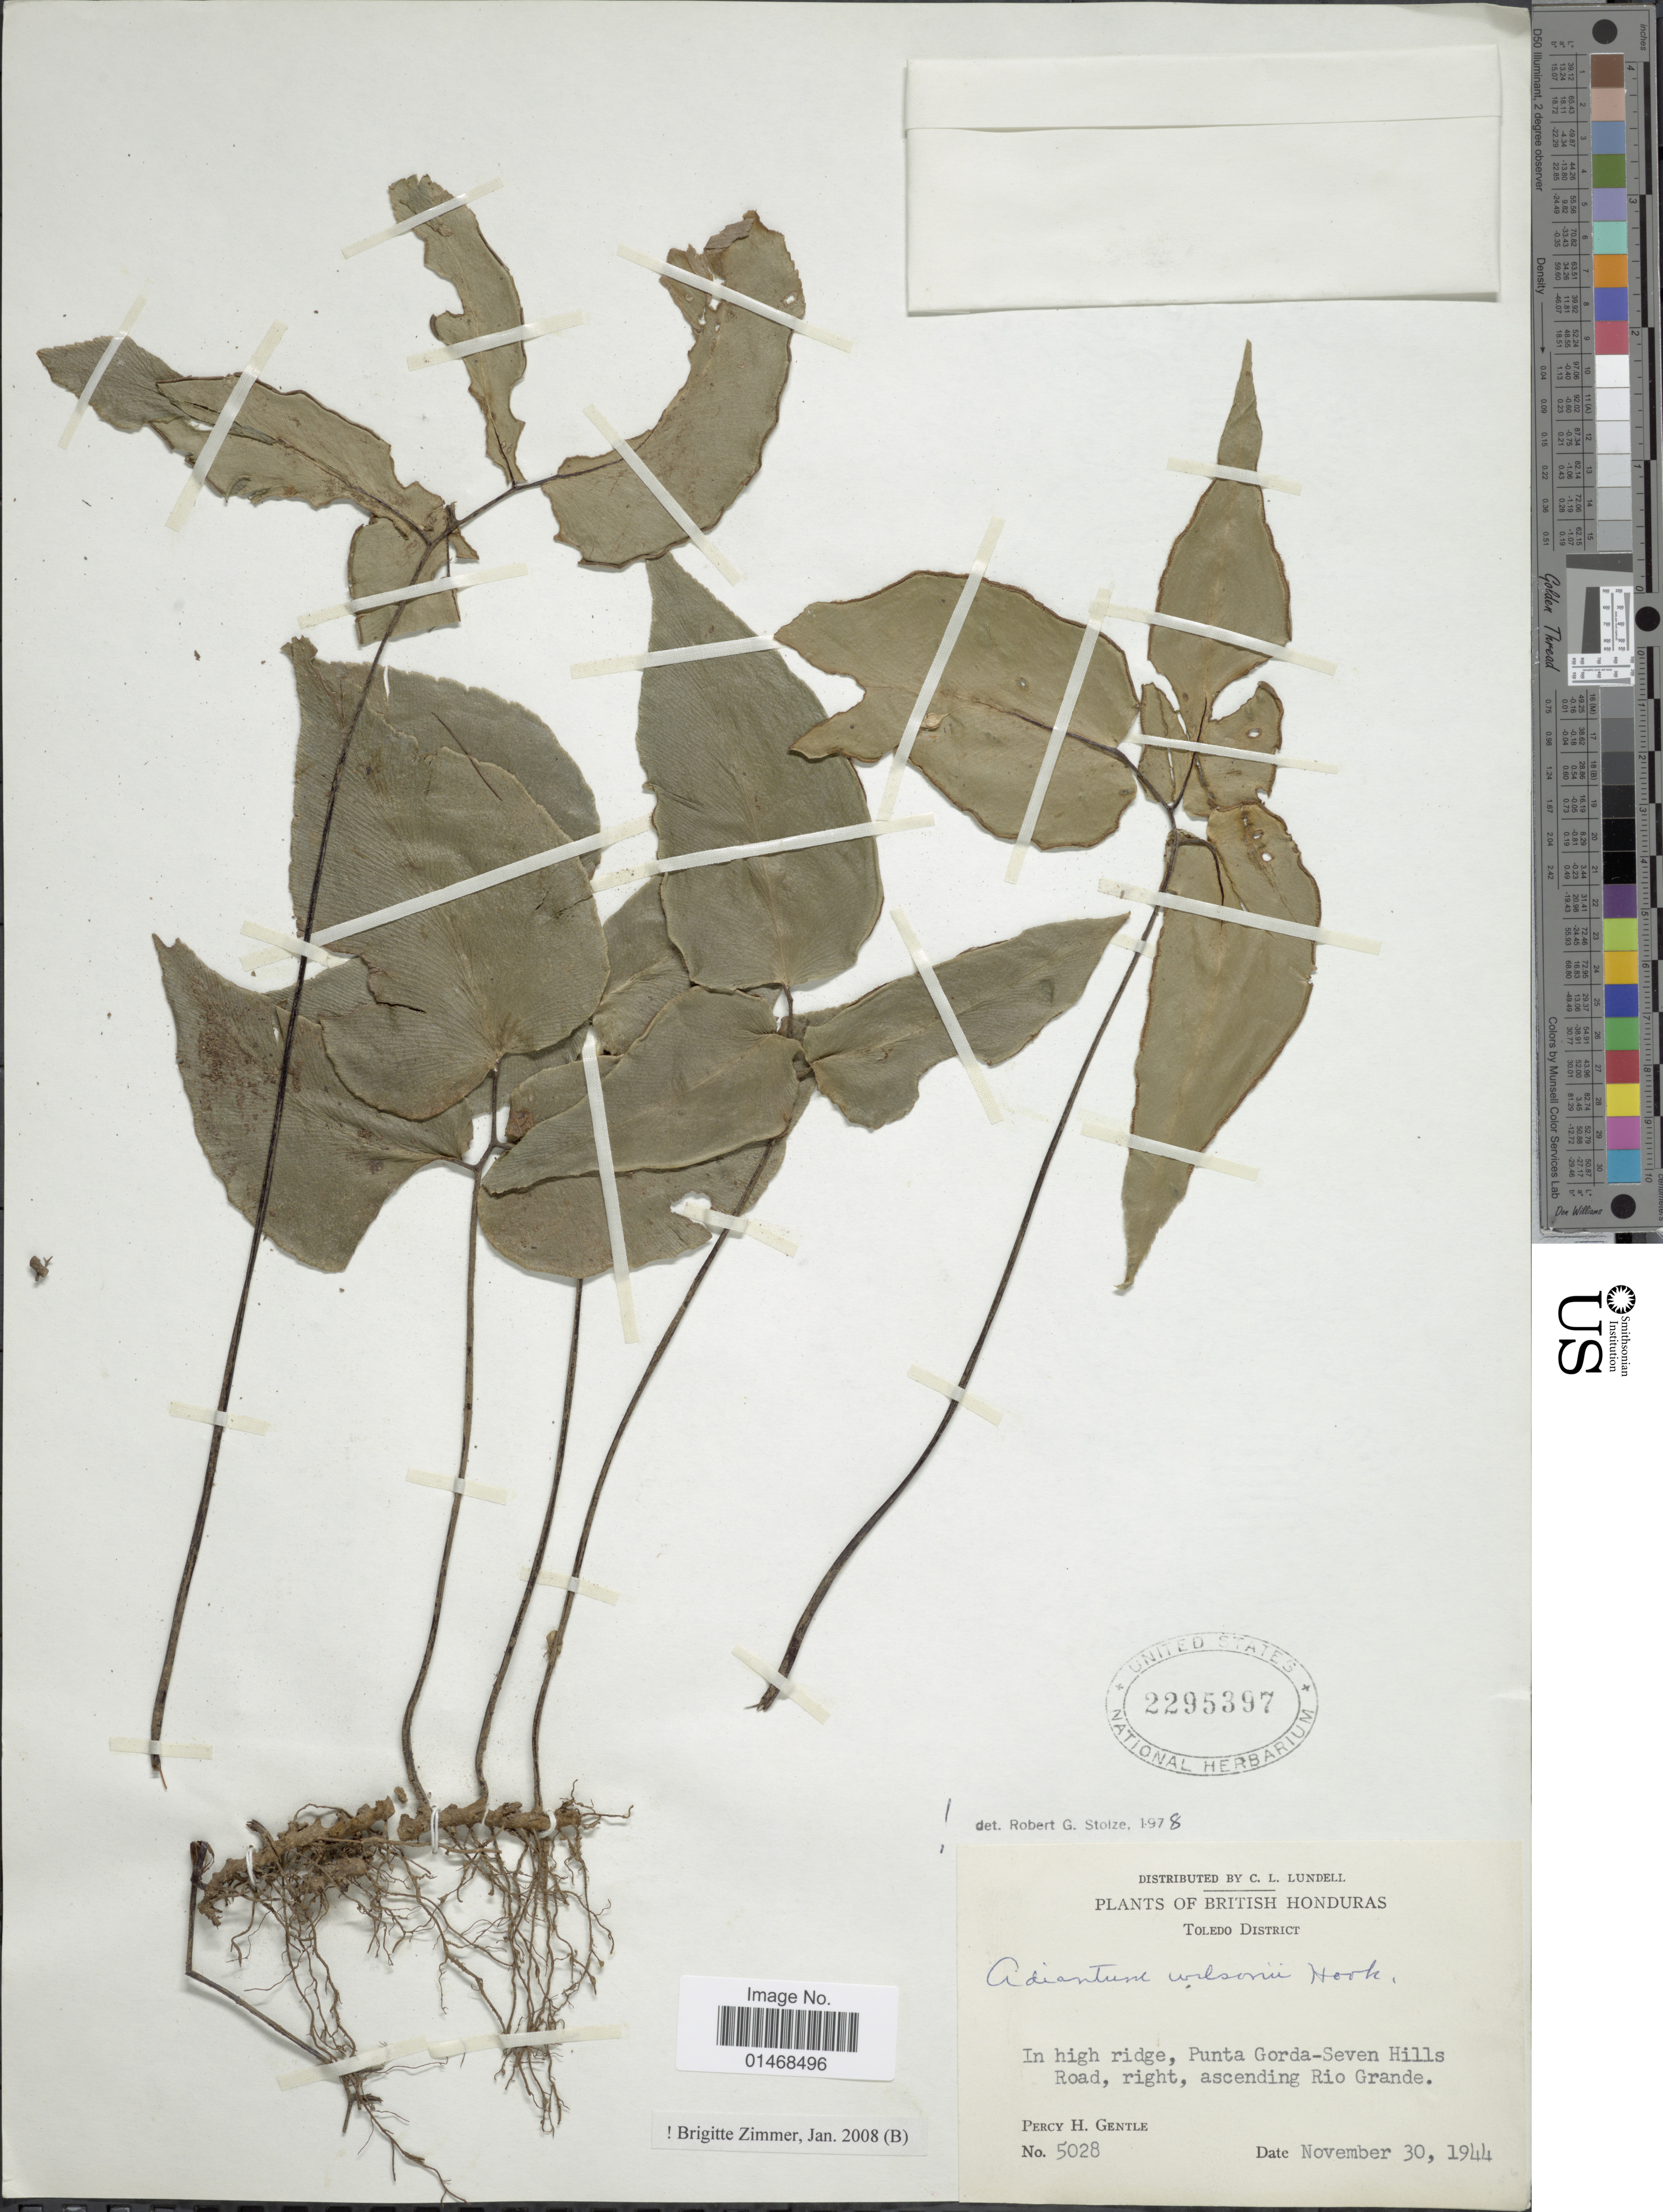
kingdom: Plantae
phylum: Tracheophyta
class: Polypodiopsida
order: Polypodiales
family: Pteridaceae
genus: Adiantum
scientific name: Adiantum wilsonii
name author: Hook.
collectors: P. H. Gentle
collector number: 5028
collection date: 1944-11-30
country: Belize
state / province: Toledo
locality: British Honduras, Toledo District, Punta Gorda-Seven Hills Road, right, ascending Rio Grande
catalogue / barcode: US 2295397